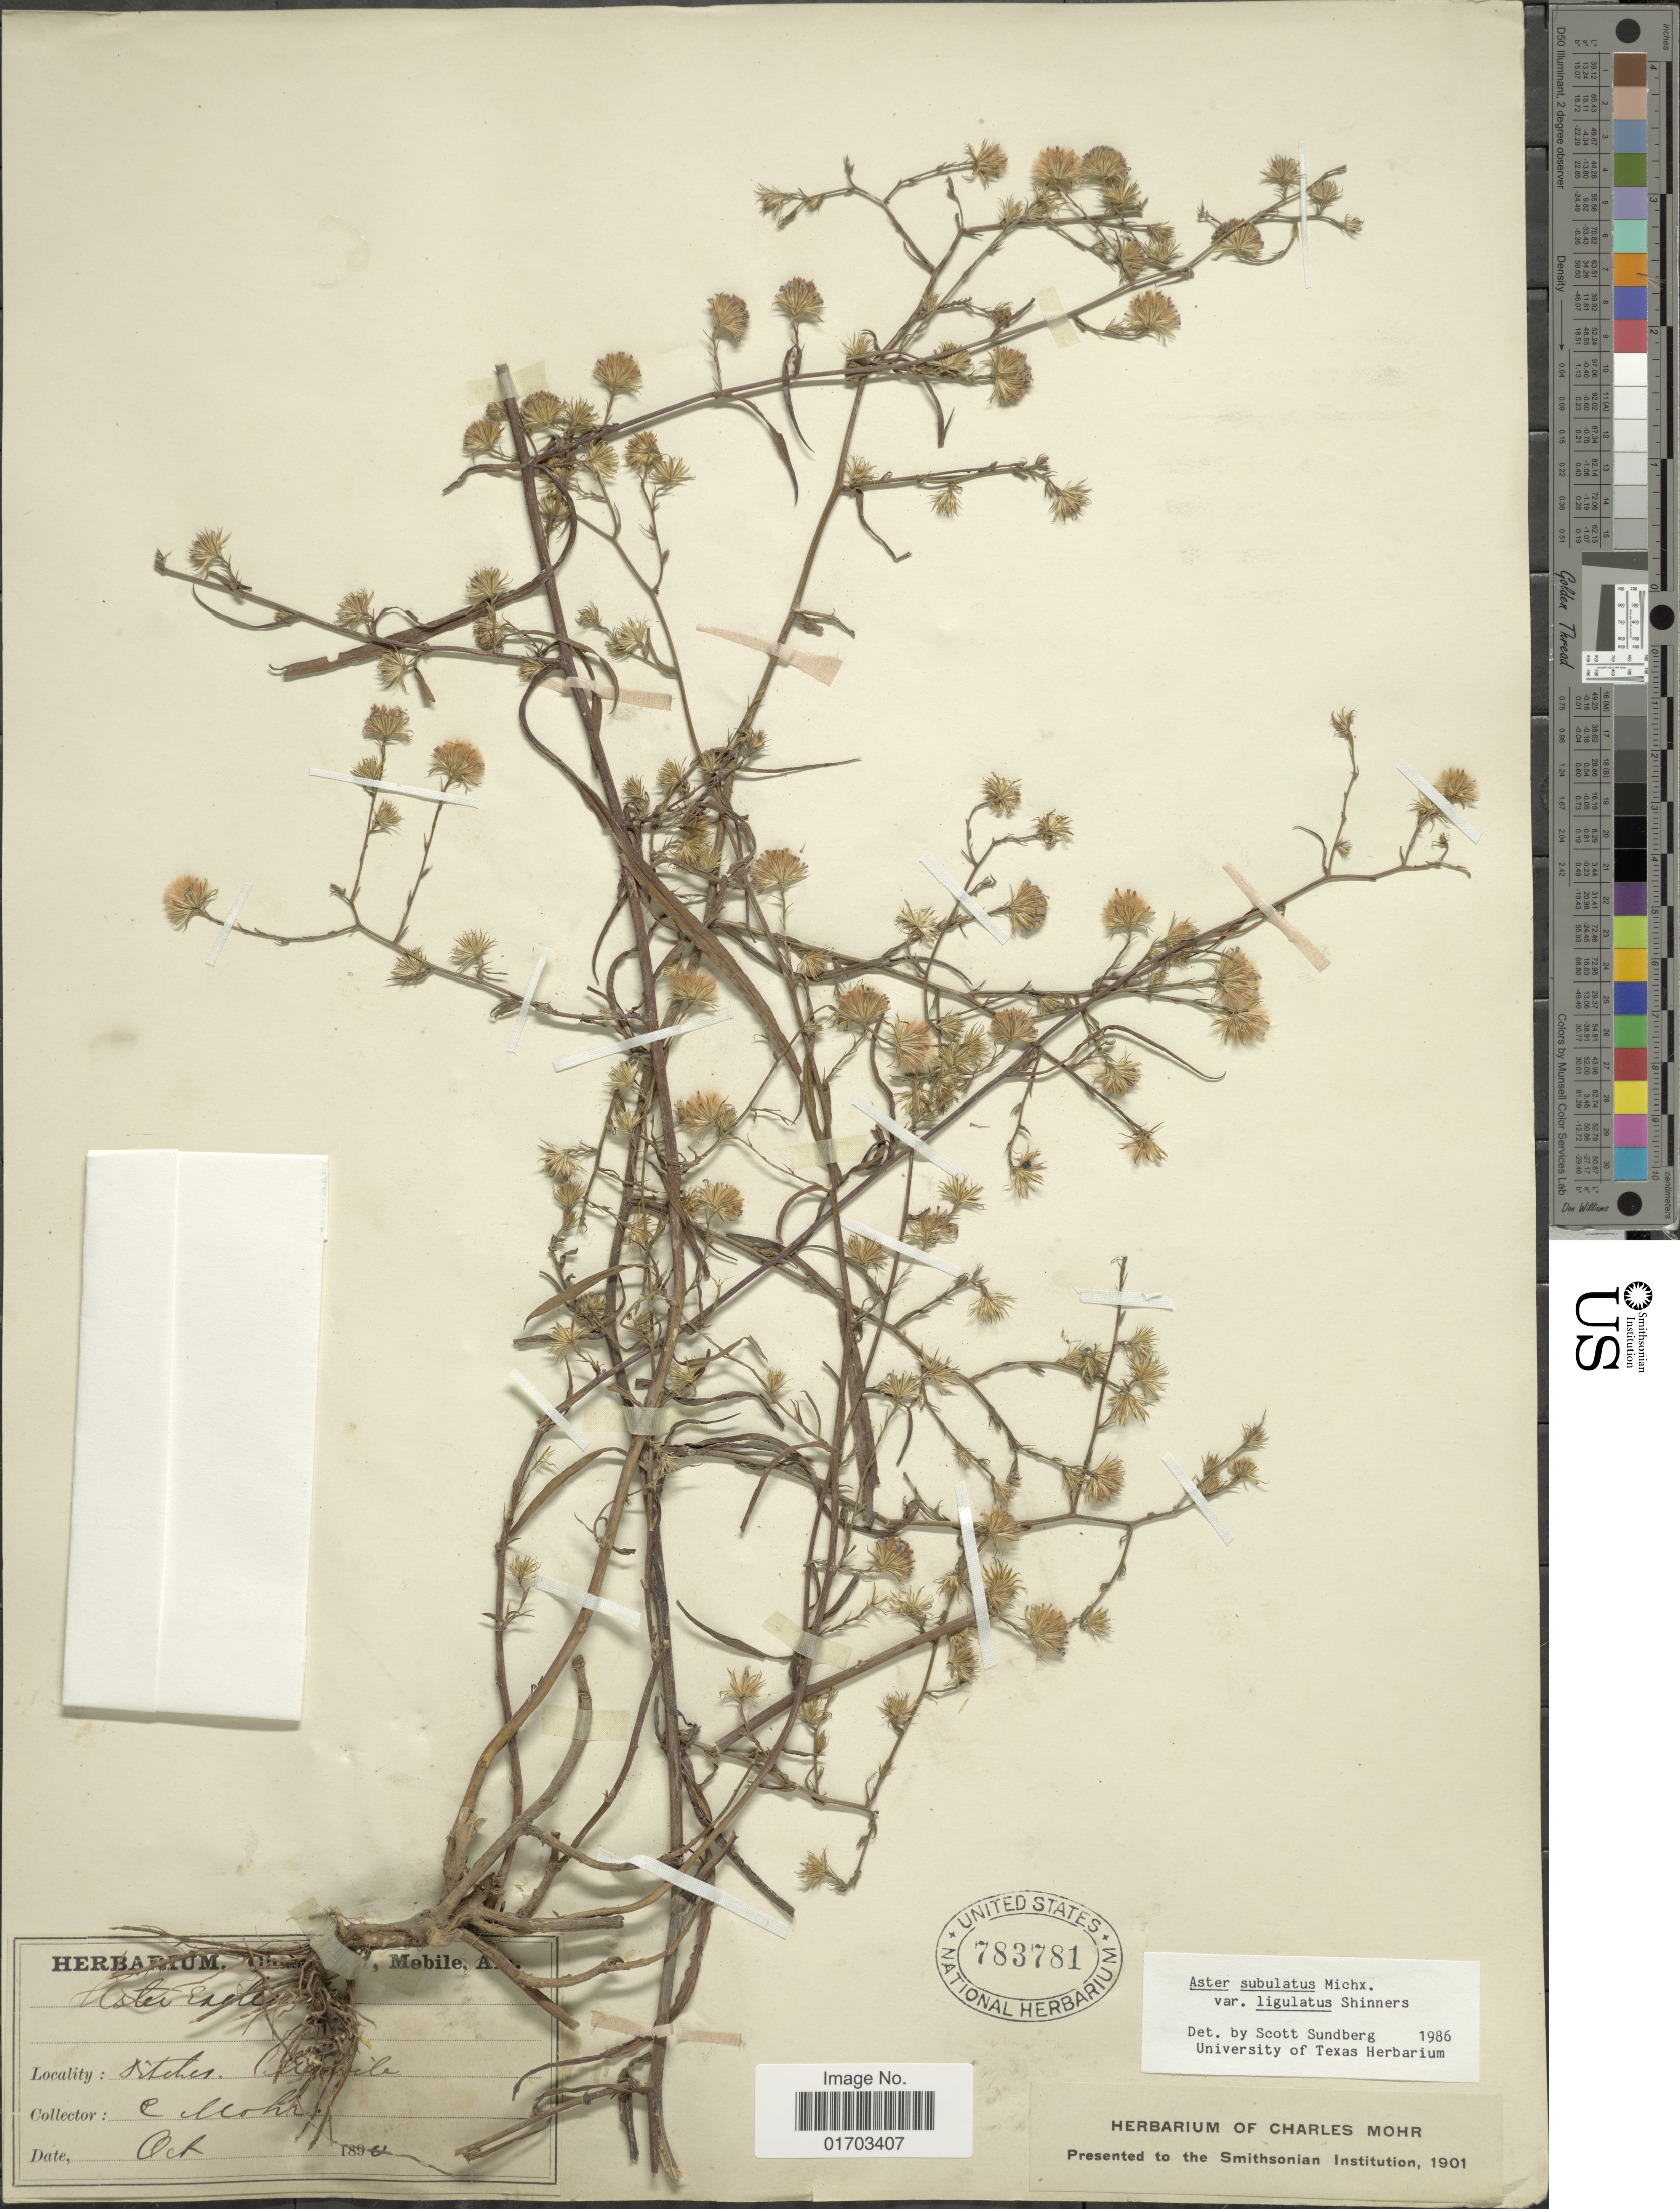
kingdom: Plantae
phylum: Tracheophyta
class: Magnoliopsida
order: Asterales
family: Asteraceae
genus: Symphyotrichum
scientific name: Symphyotrichum subulatum var. ligulatum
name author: (Shinners) S.D. Sundb.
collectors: C. T. Mohr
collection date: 1890-10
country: United States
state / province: Alabama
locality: Mobile, ditches.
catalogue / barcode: US 783781